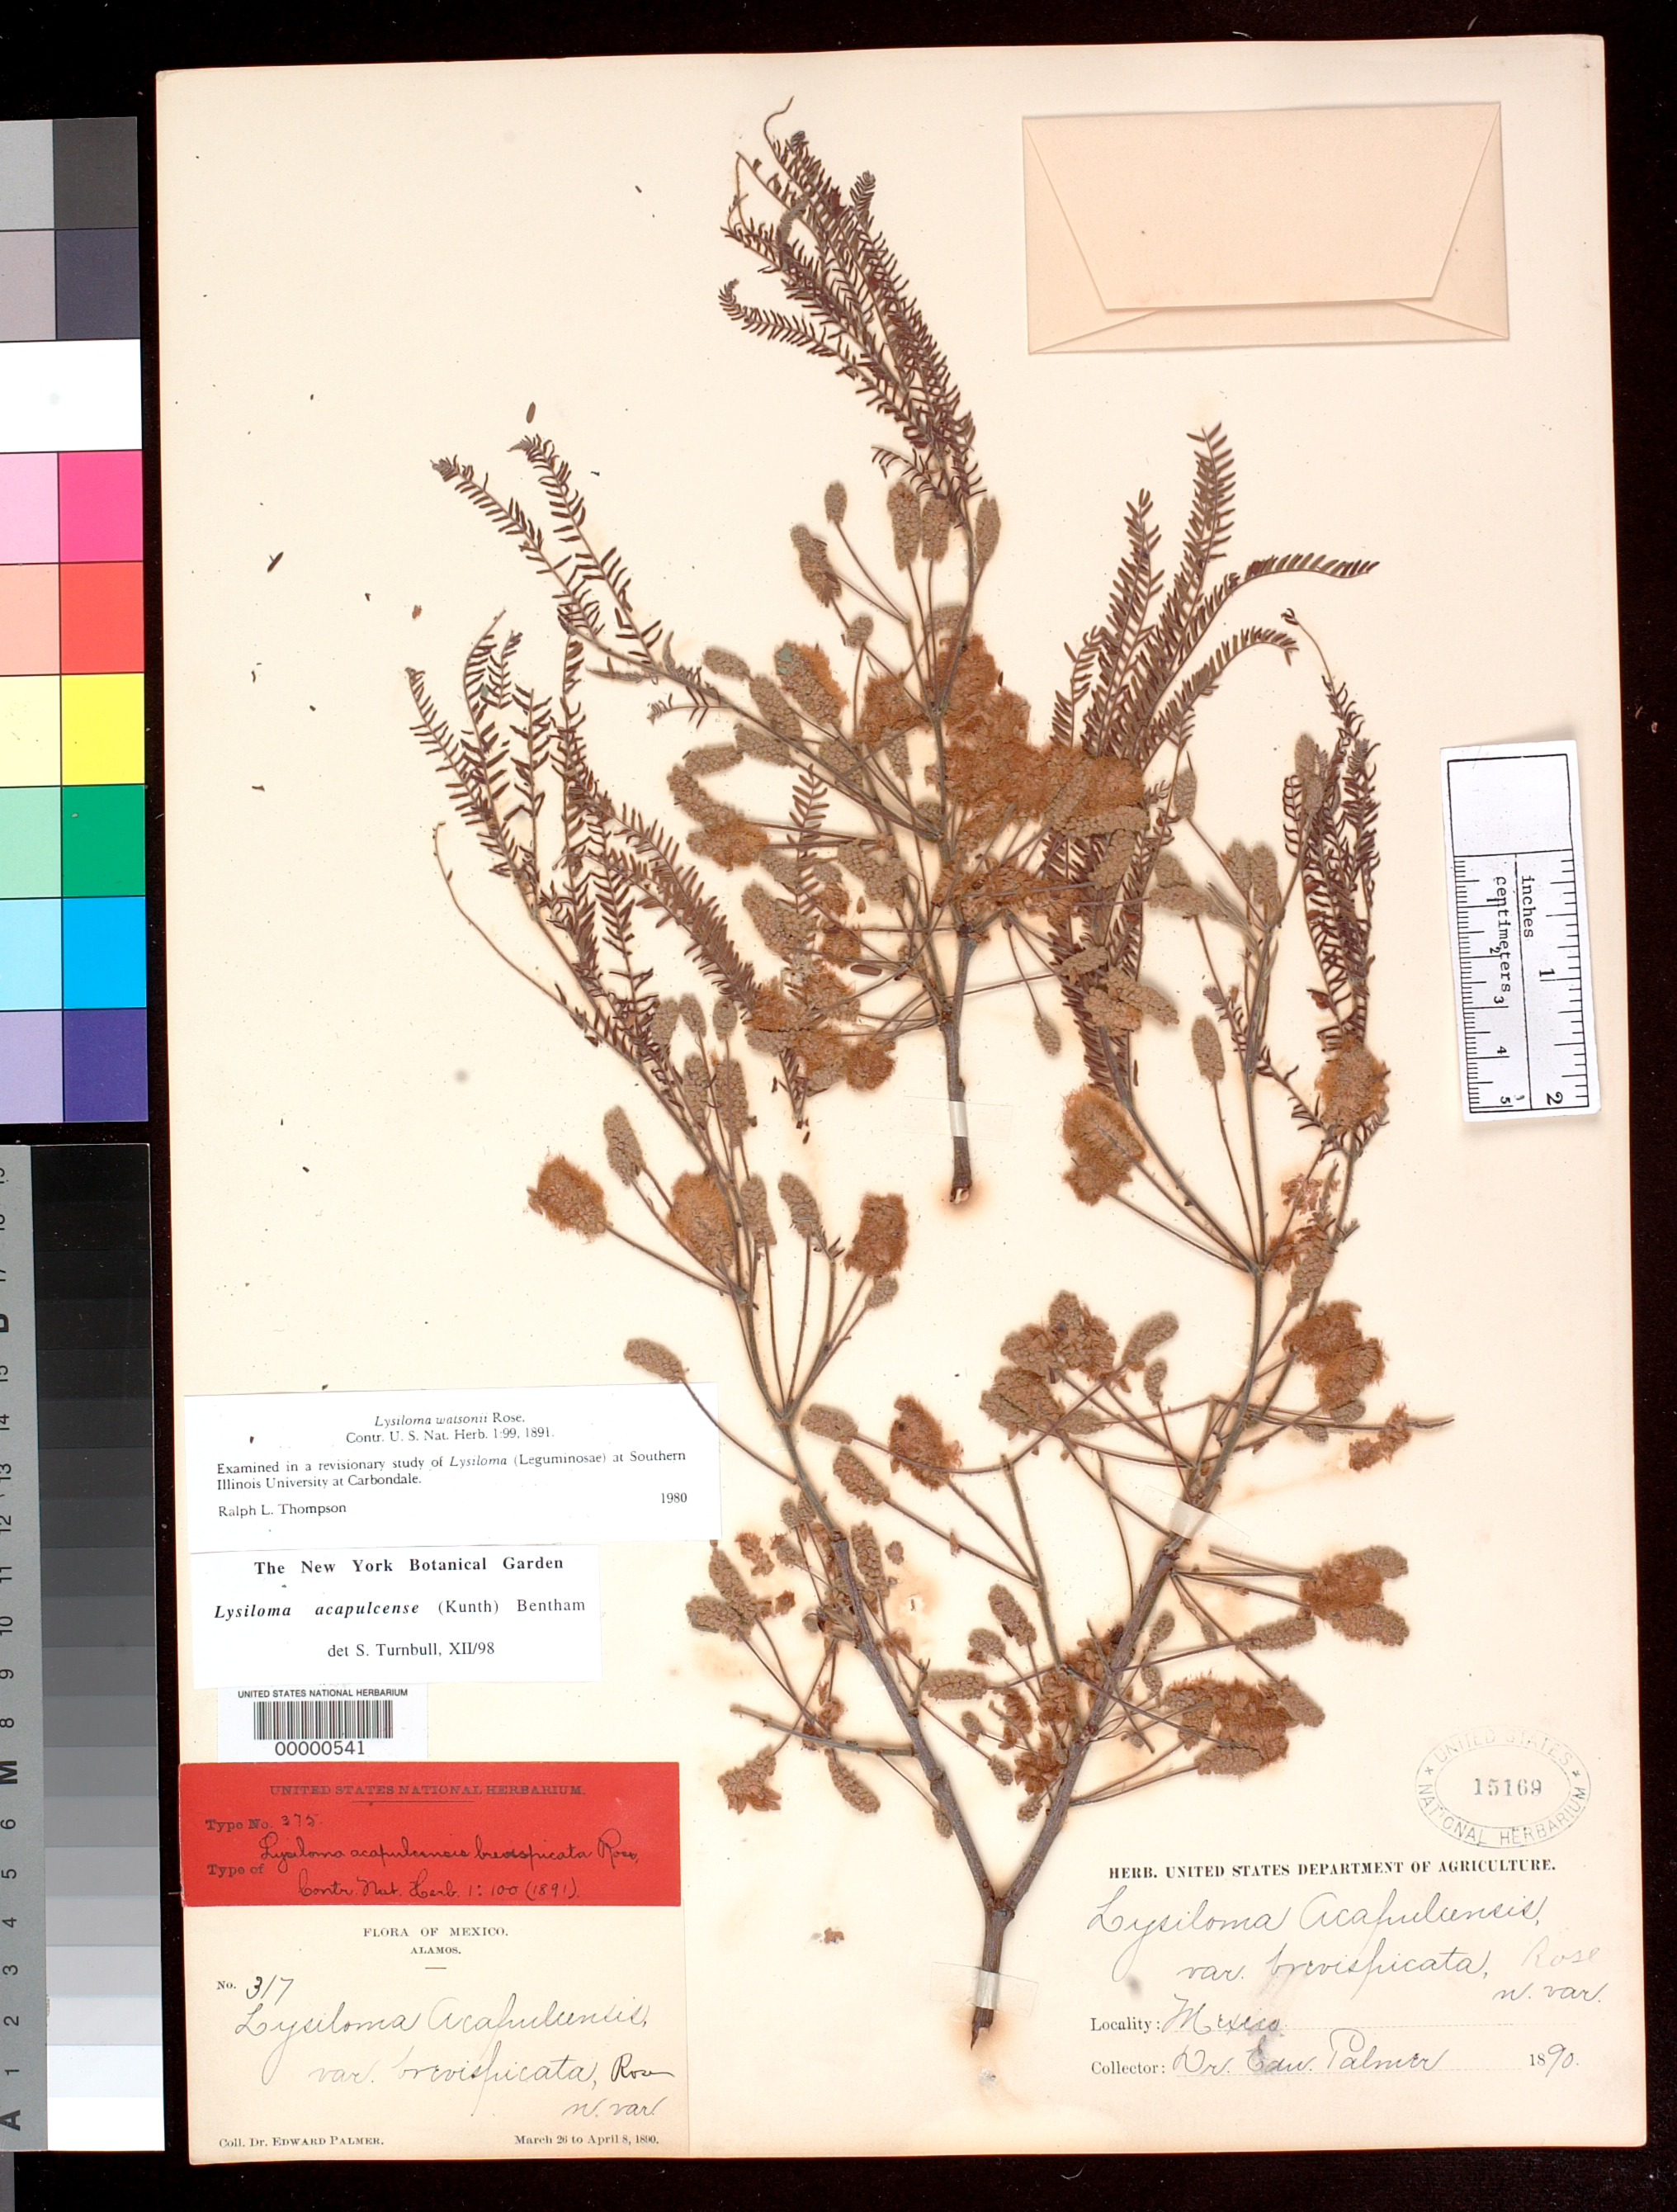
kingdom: Plantae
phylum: Tracheophyta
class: Magnoliopsida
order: Fabales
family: Fabaceae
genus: Lysiloma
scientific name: Lysiloma acapulcensis var. brevispicata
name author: Rose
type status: Holotype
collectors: E. Palmer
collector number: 317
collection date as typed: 26 Mar 1890 to 08 Apr 1890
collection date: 1890-03-26/1890-04-08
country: Mexico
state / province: Sonora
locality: Near Alamos.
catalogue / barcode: US 15169